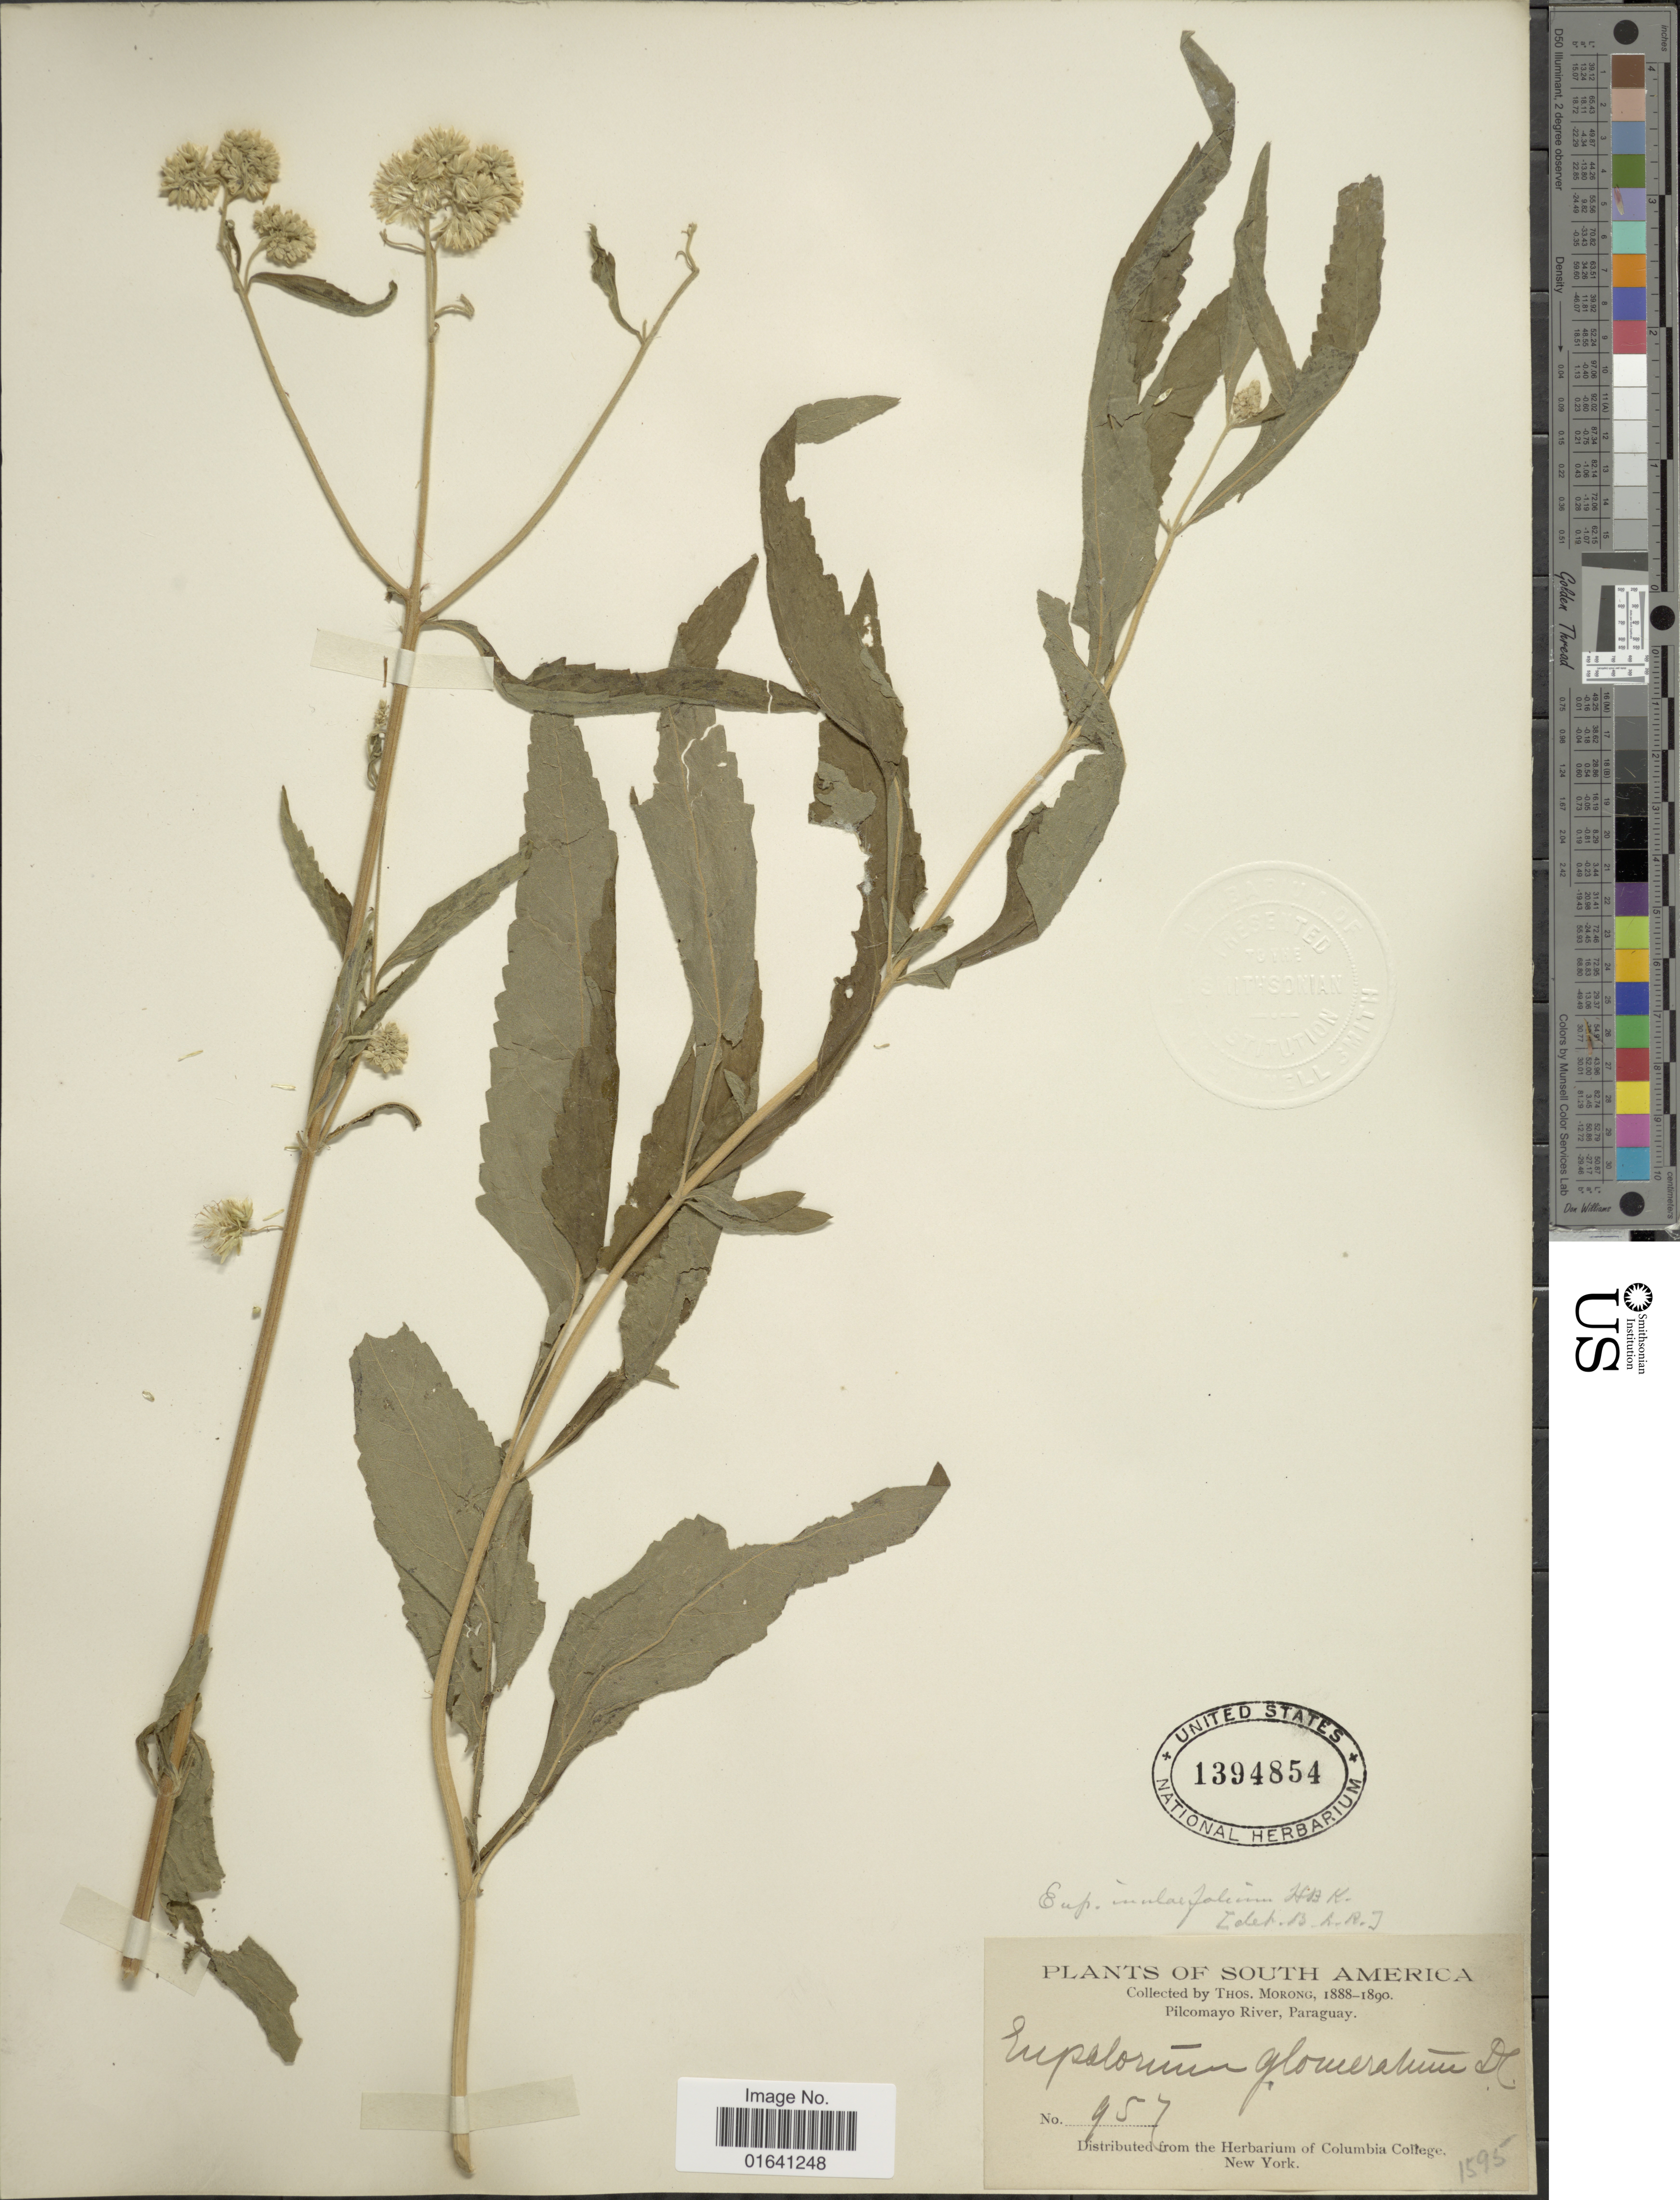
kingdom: Plantae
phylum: Tracheophyta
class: Magnoliopsida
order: Asterales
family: Asteraceae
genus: Austroeupatorium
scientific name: Austroeupatorium inulaefolium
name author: (Kunth) R.M. King & H. Rob.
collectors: ex herb. T. Morong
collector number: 957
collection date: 1888/1890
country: Paraguay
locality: Pilcomayo River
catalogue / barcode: US 1394854